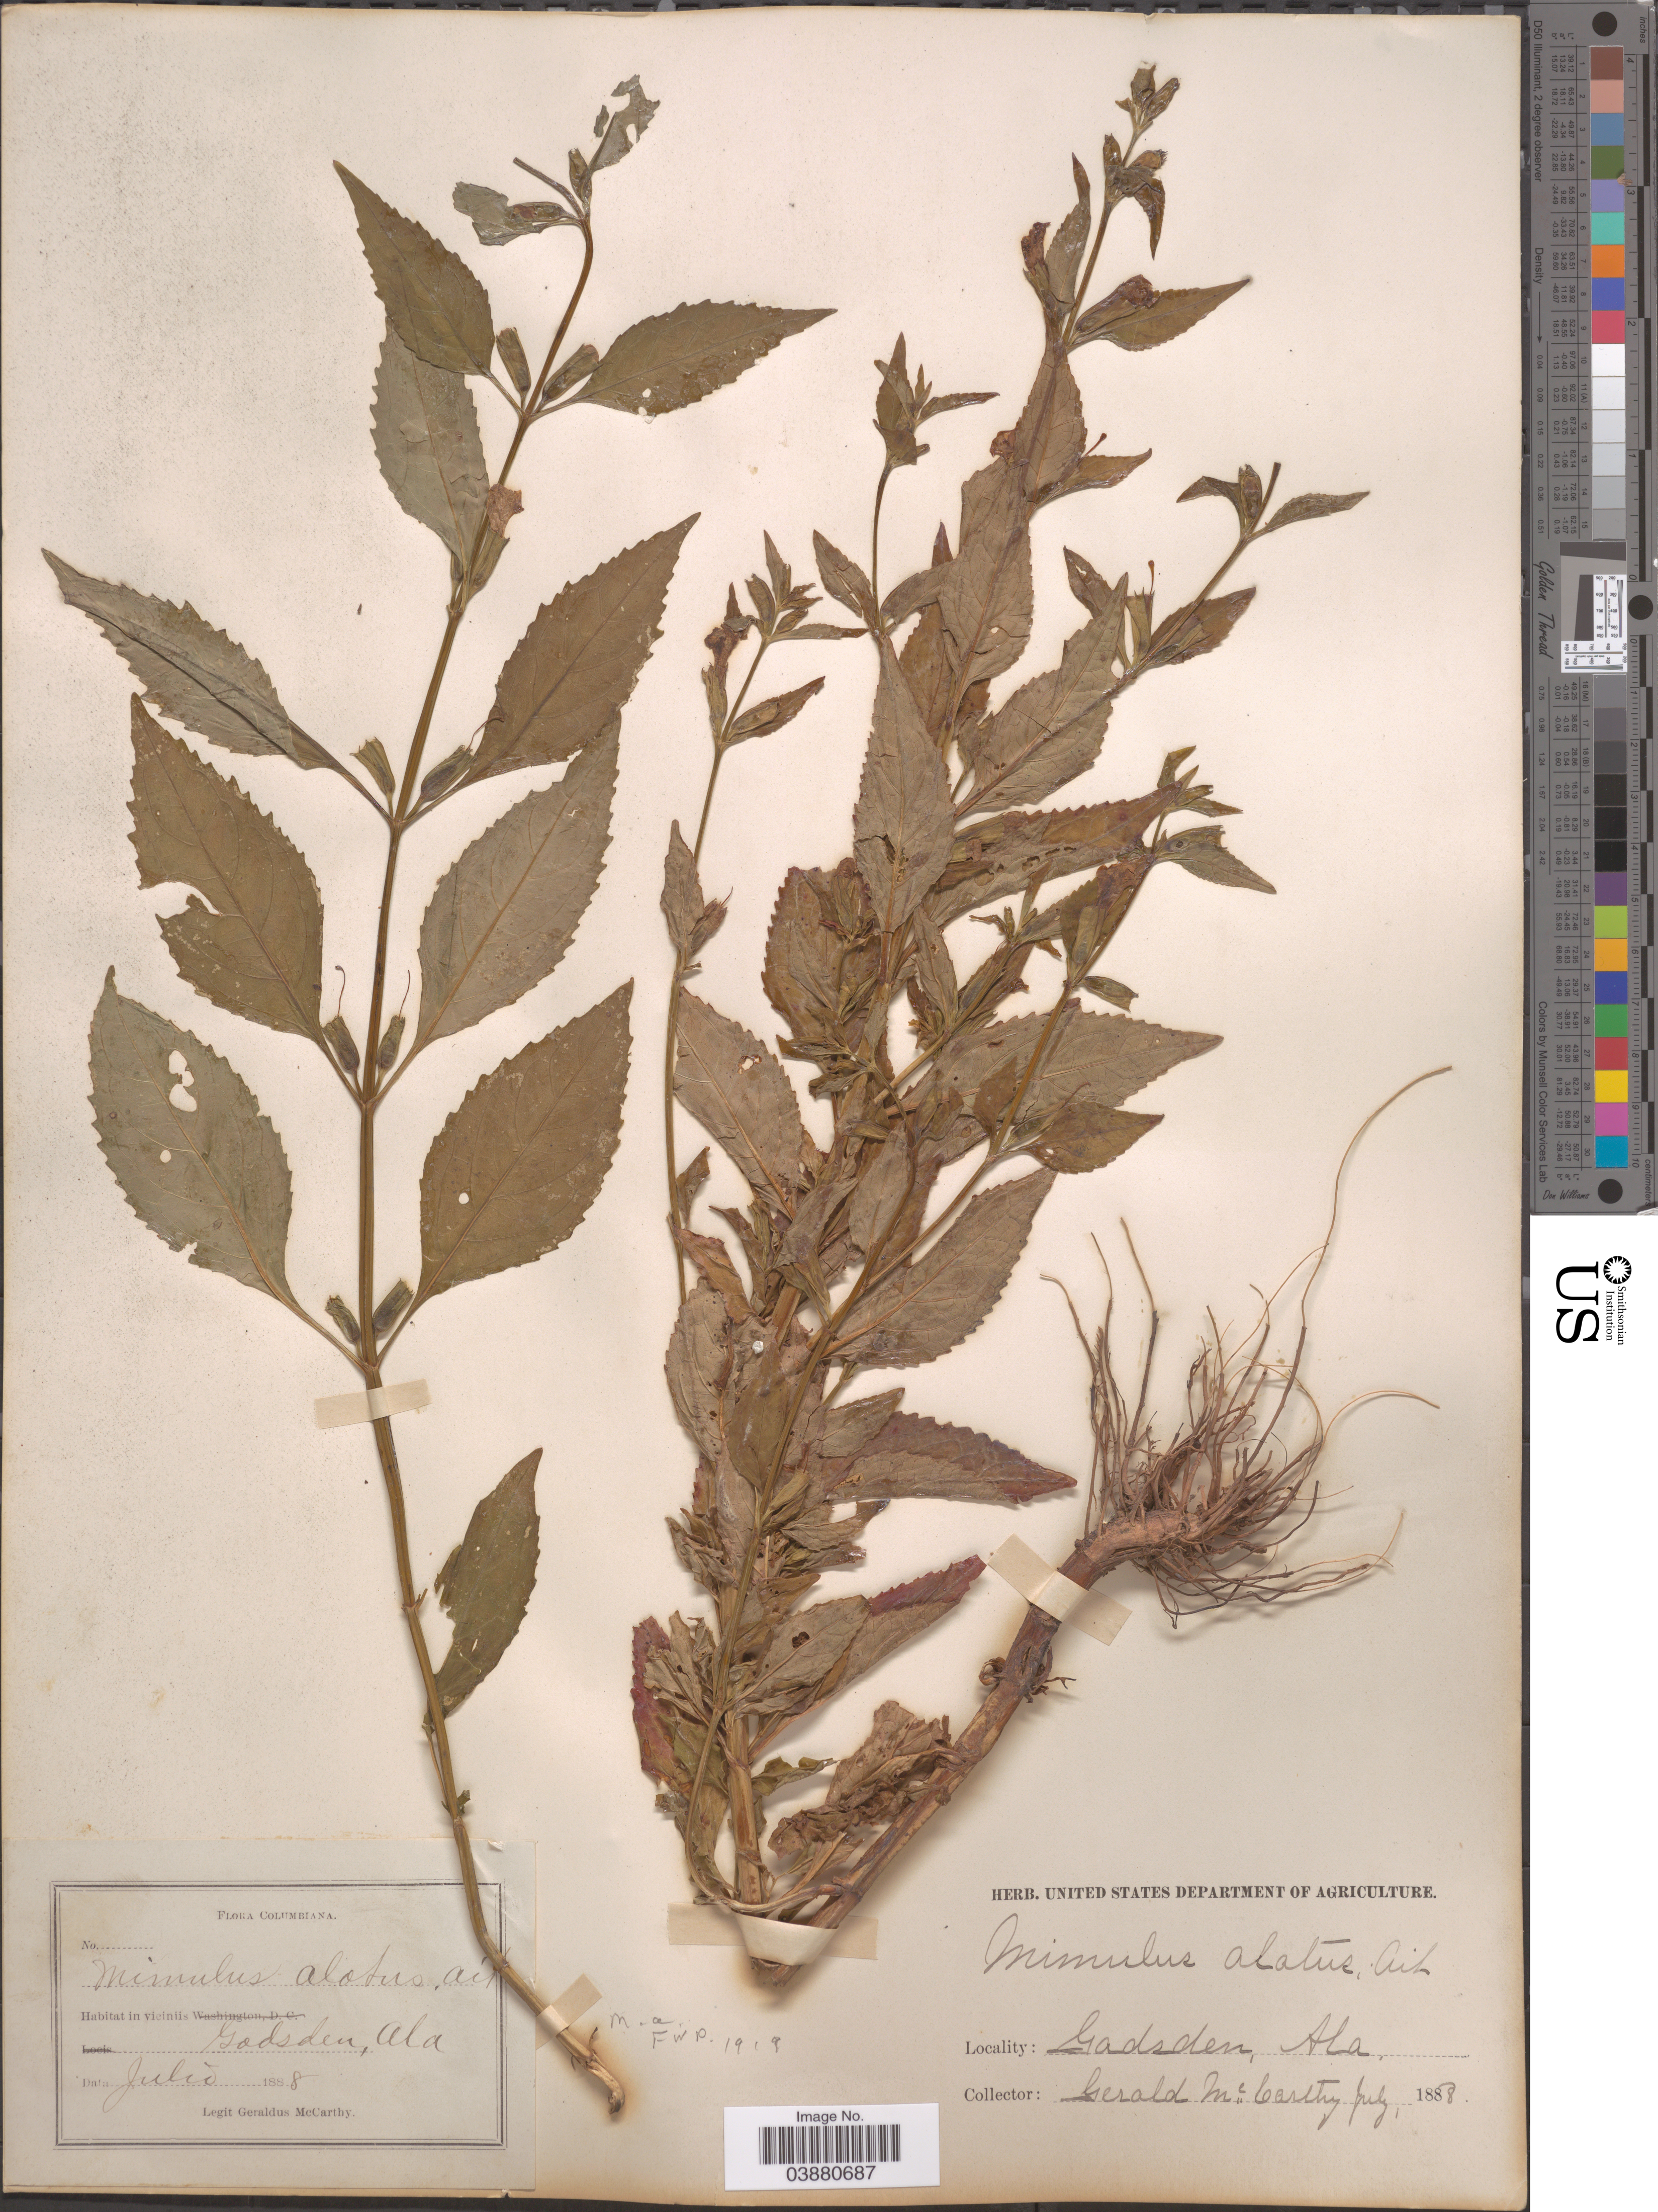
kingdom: Plantae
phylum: Tracheophyta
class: Magnoliopsida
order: Lamiales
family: Phrymaceae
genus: Mimulus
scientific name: Mimulus alatus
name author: Aiton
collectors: M. McCarthy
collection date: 1888-07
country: United States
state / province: Alabama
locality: In viciniis Gadsden.